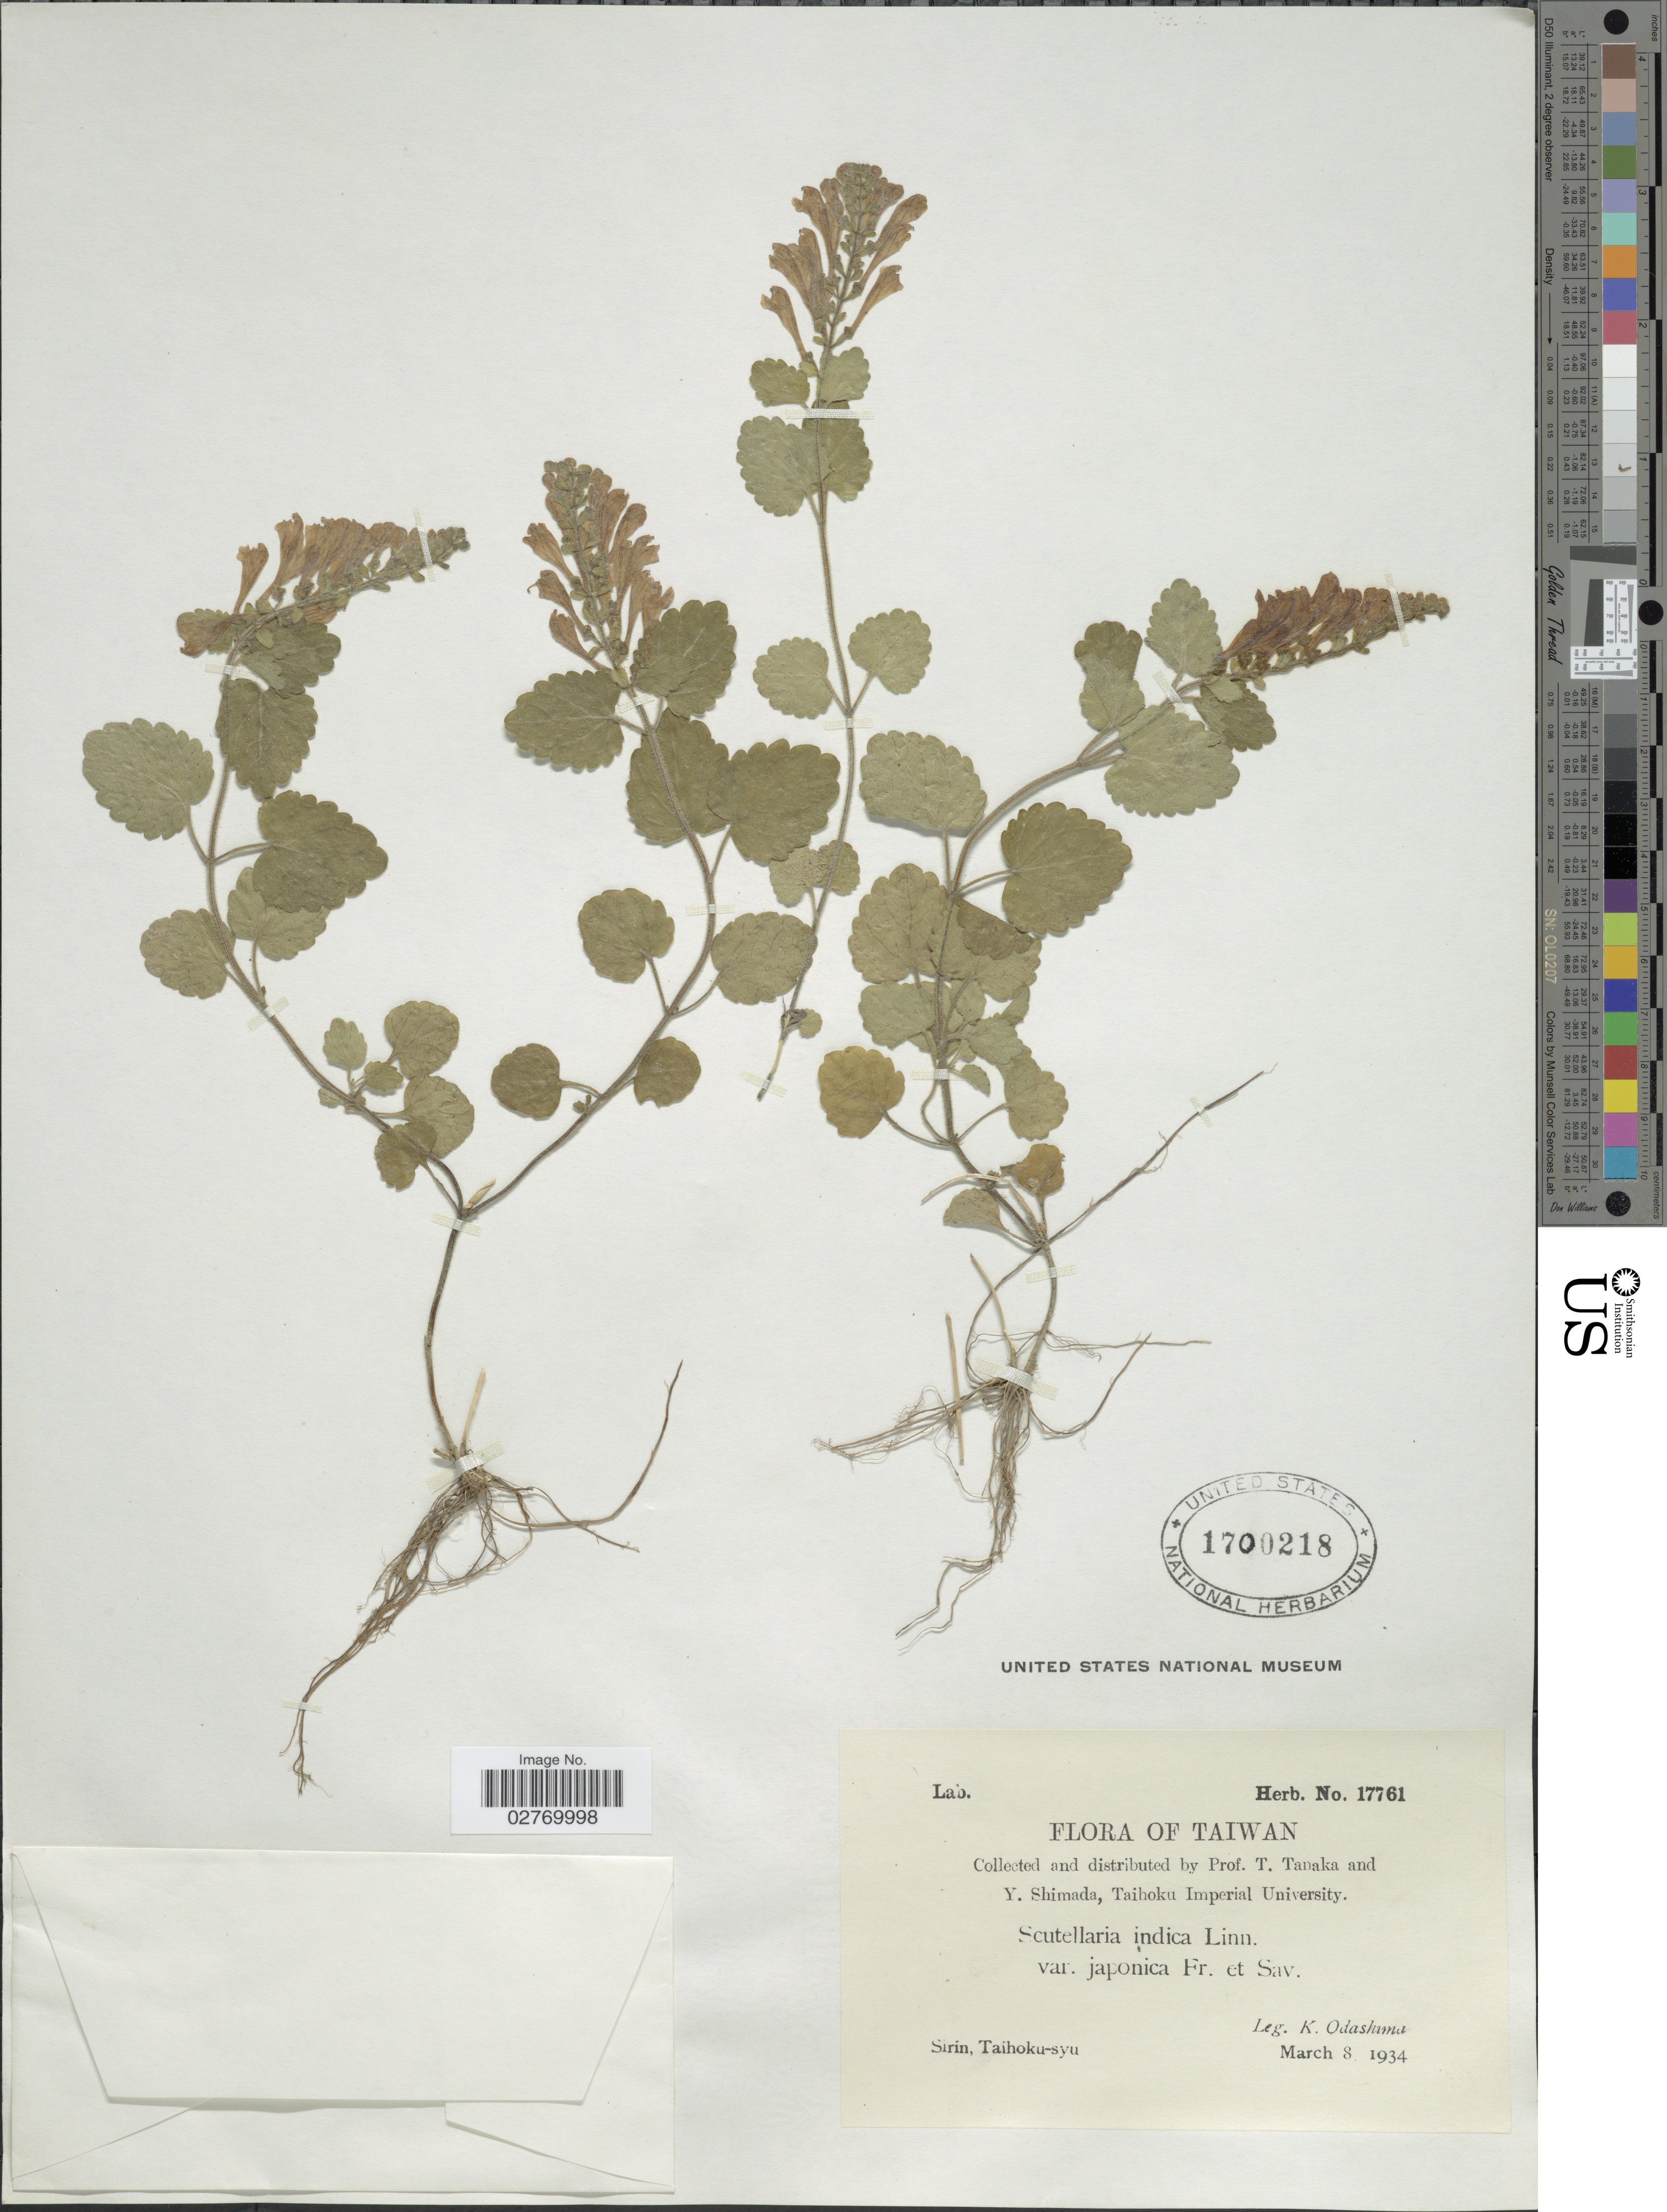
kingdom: Plantae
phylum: Tracheophyta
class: Magnoliopsida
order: Lamiales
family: Lamiaceae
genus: Scutellaria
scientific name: Scutellaria indica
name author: L.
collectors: K. Odashima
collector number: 17761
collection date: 1934-03-08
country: Taiwan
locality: Sirin, Taihoku-syu.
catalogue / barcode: US 1700218